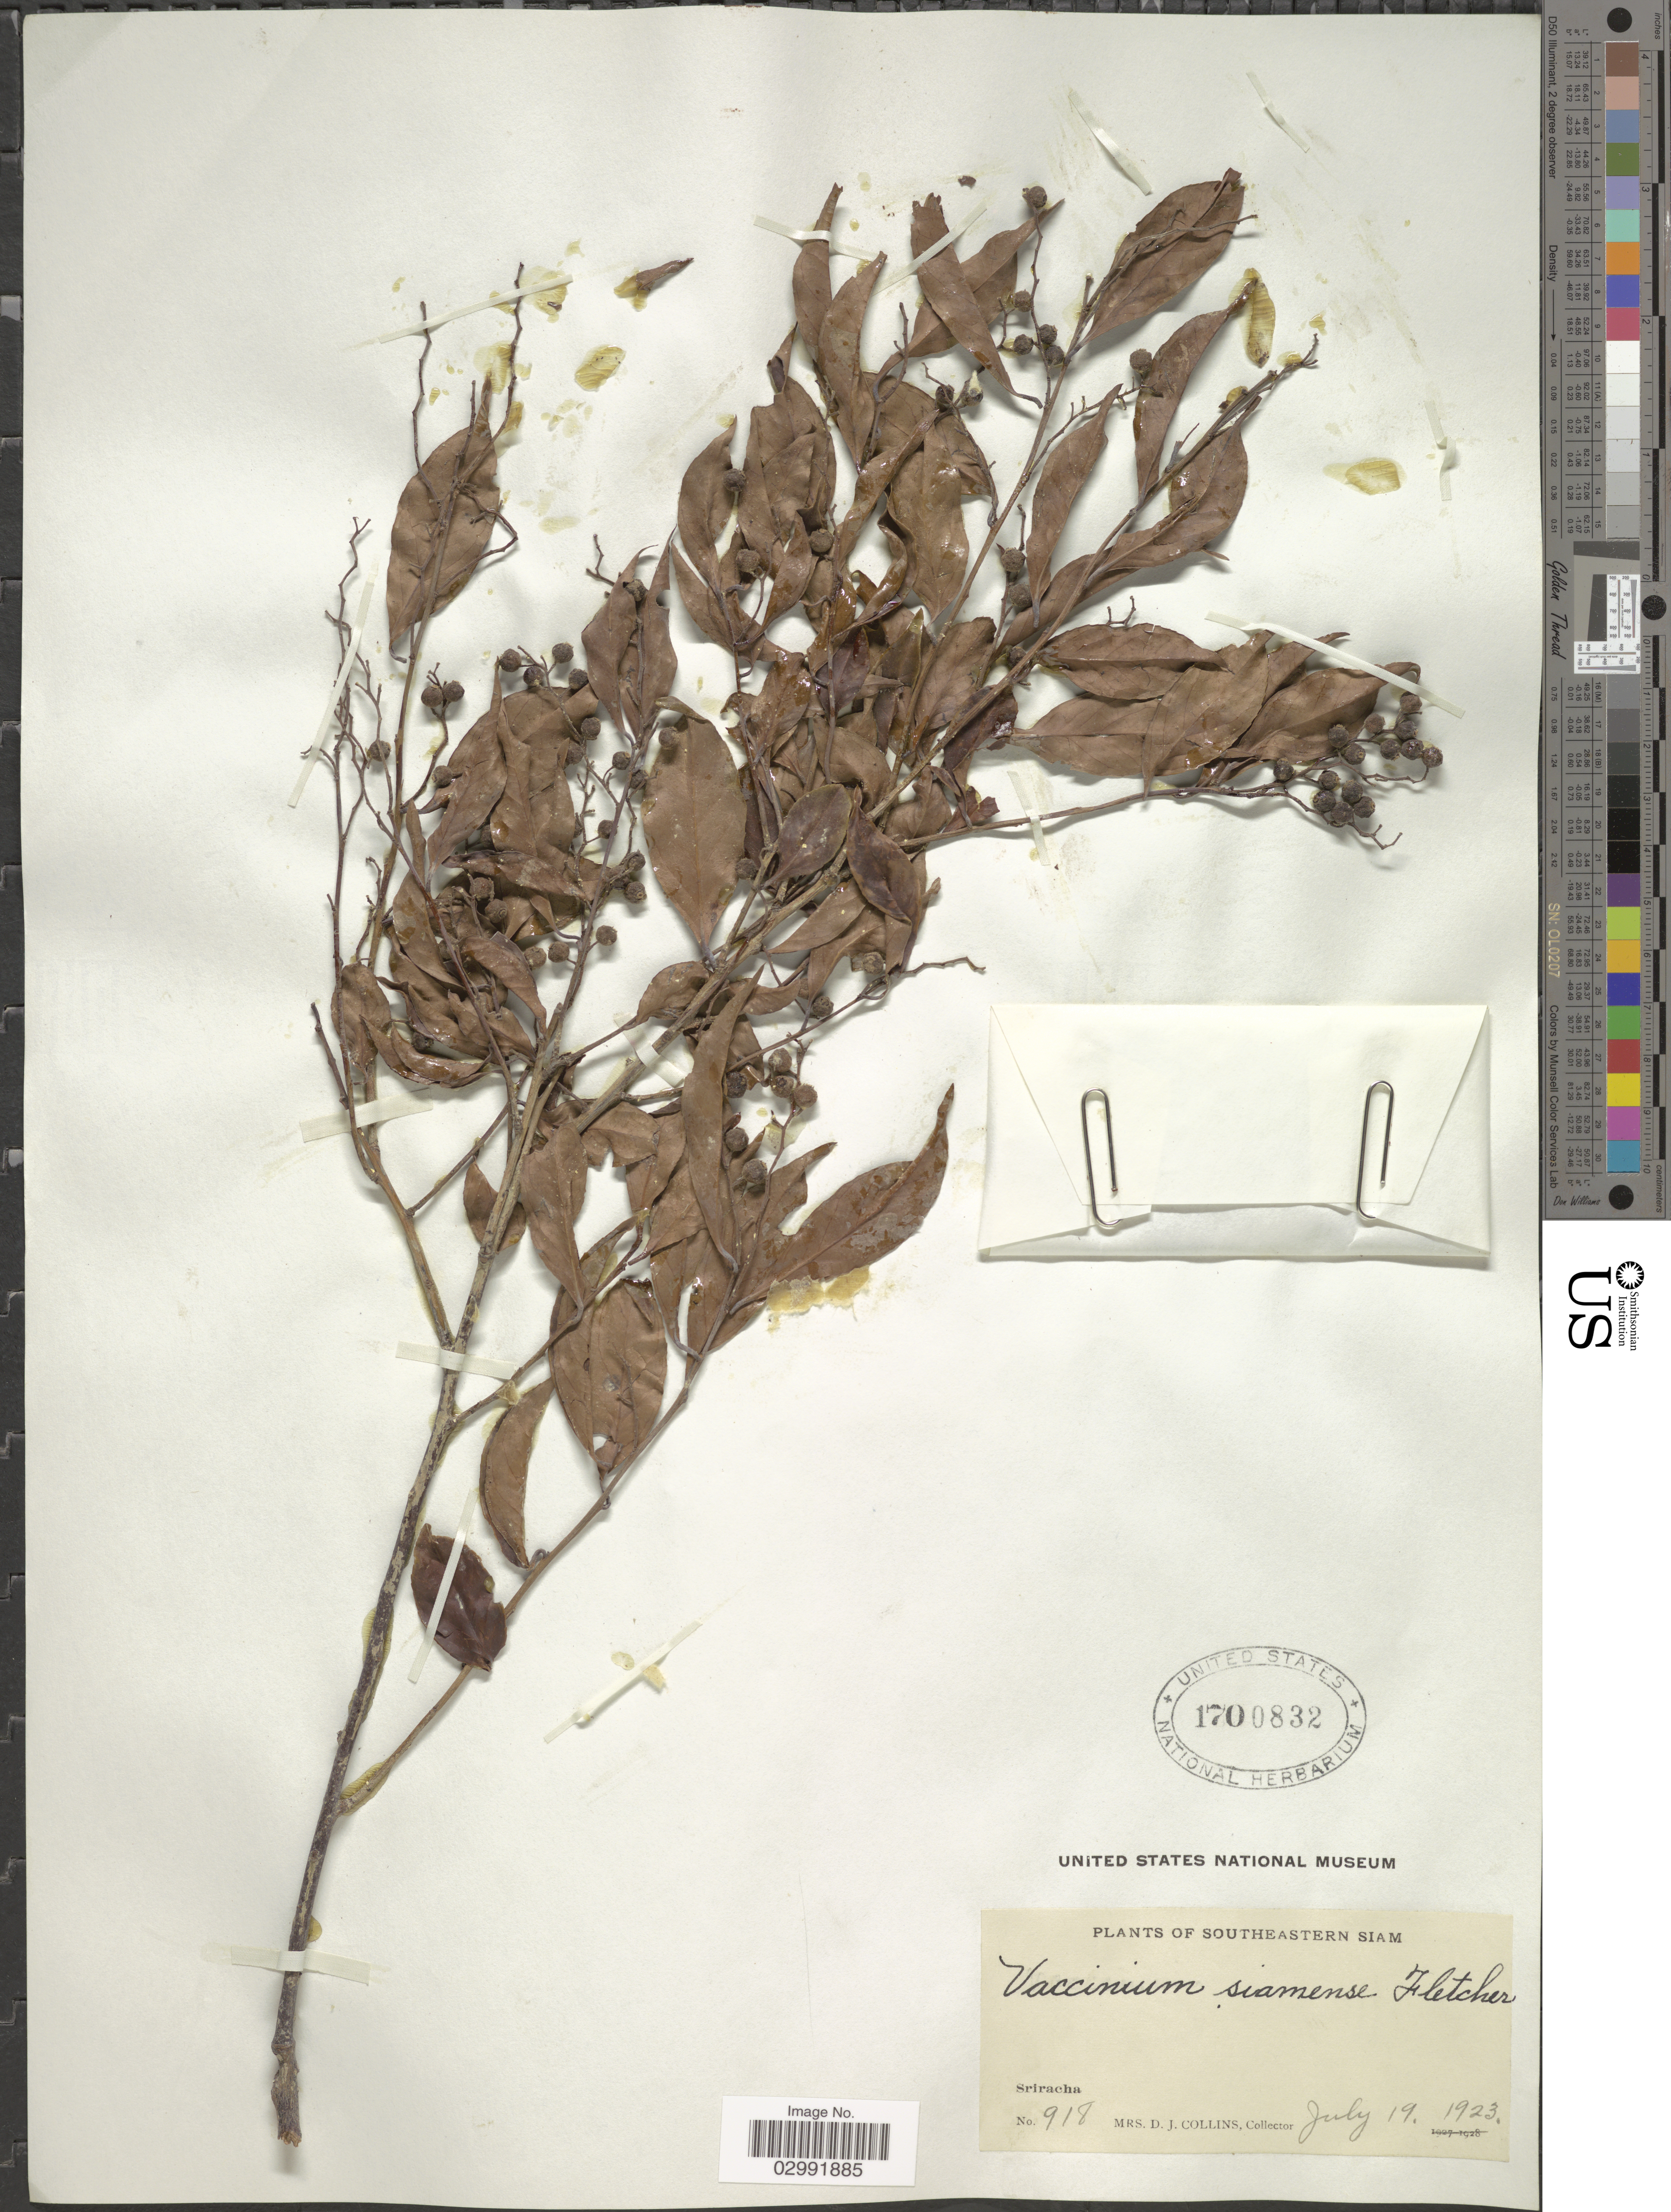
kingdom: Plantae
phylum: Tracheophyta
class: Magnoliopsida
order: Ericales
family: Ericaceae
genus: Vaccinium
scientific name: Vaccinium bracteatum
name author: Thunb.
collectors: Mrs. D. J. Collins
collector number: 918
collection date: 1923-07-19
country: Thailand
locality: Southeastern Siam. Sriracha.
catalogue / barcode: US 1700832